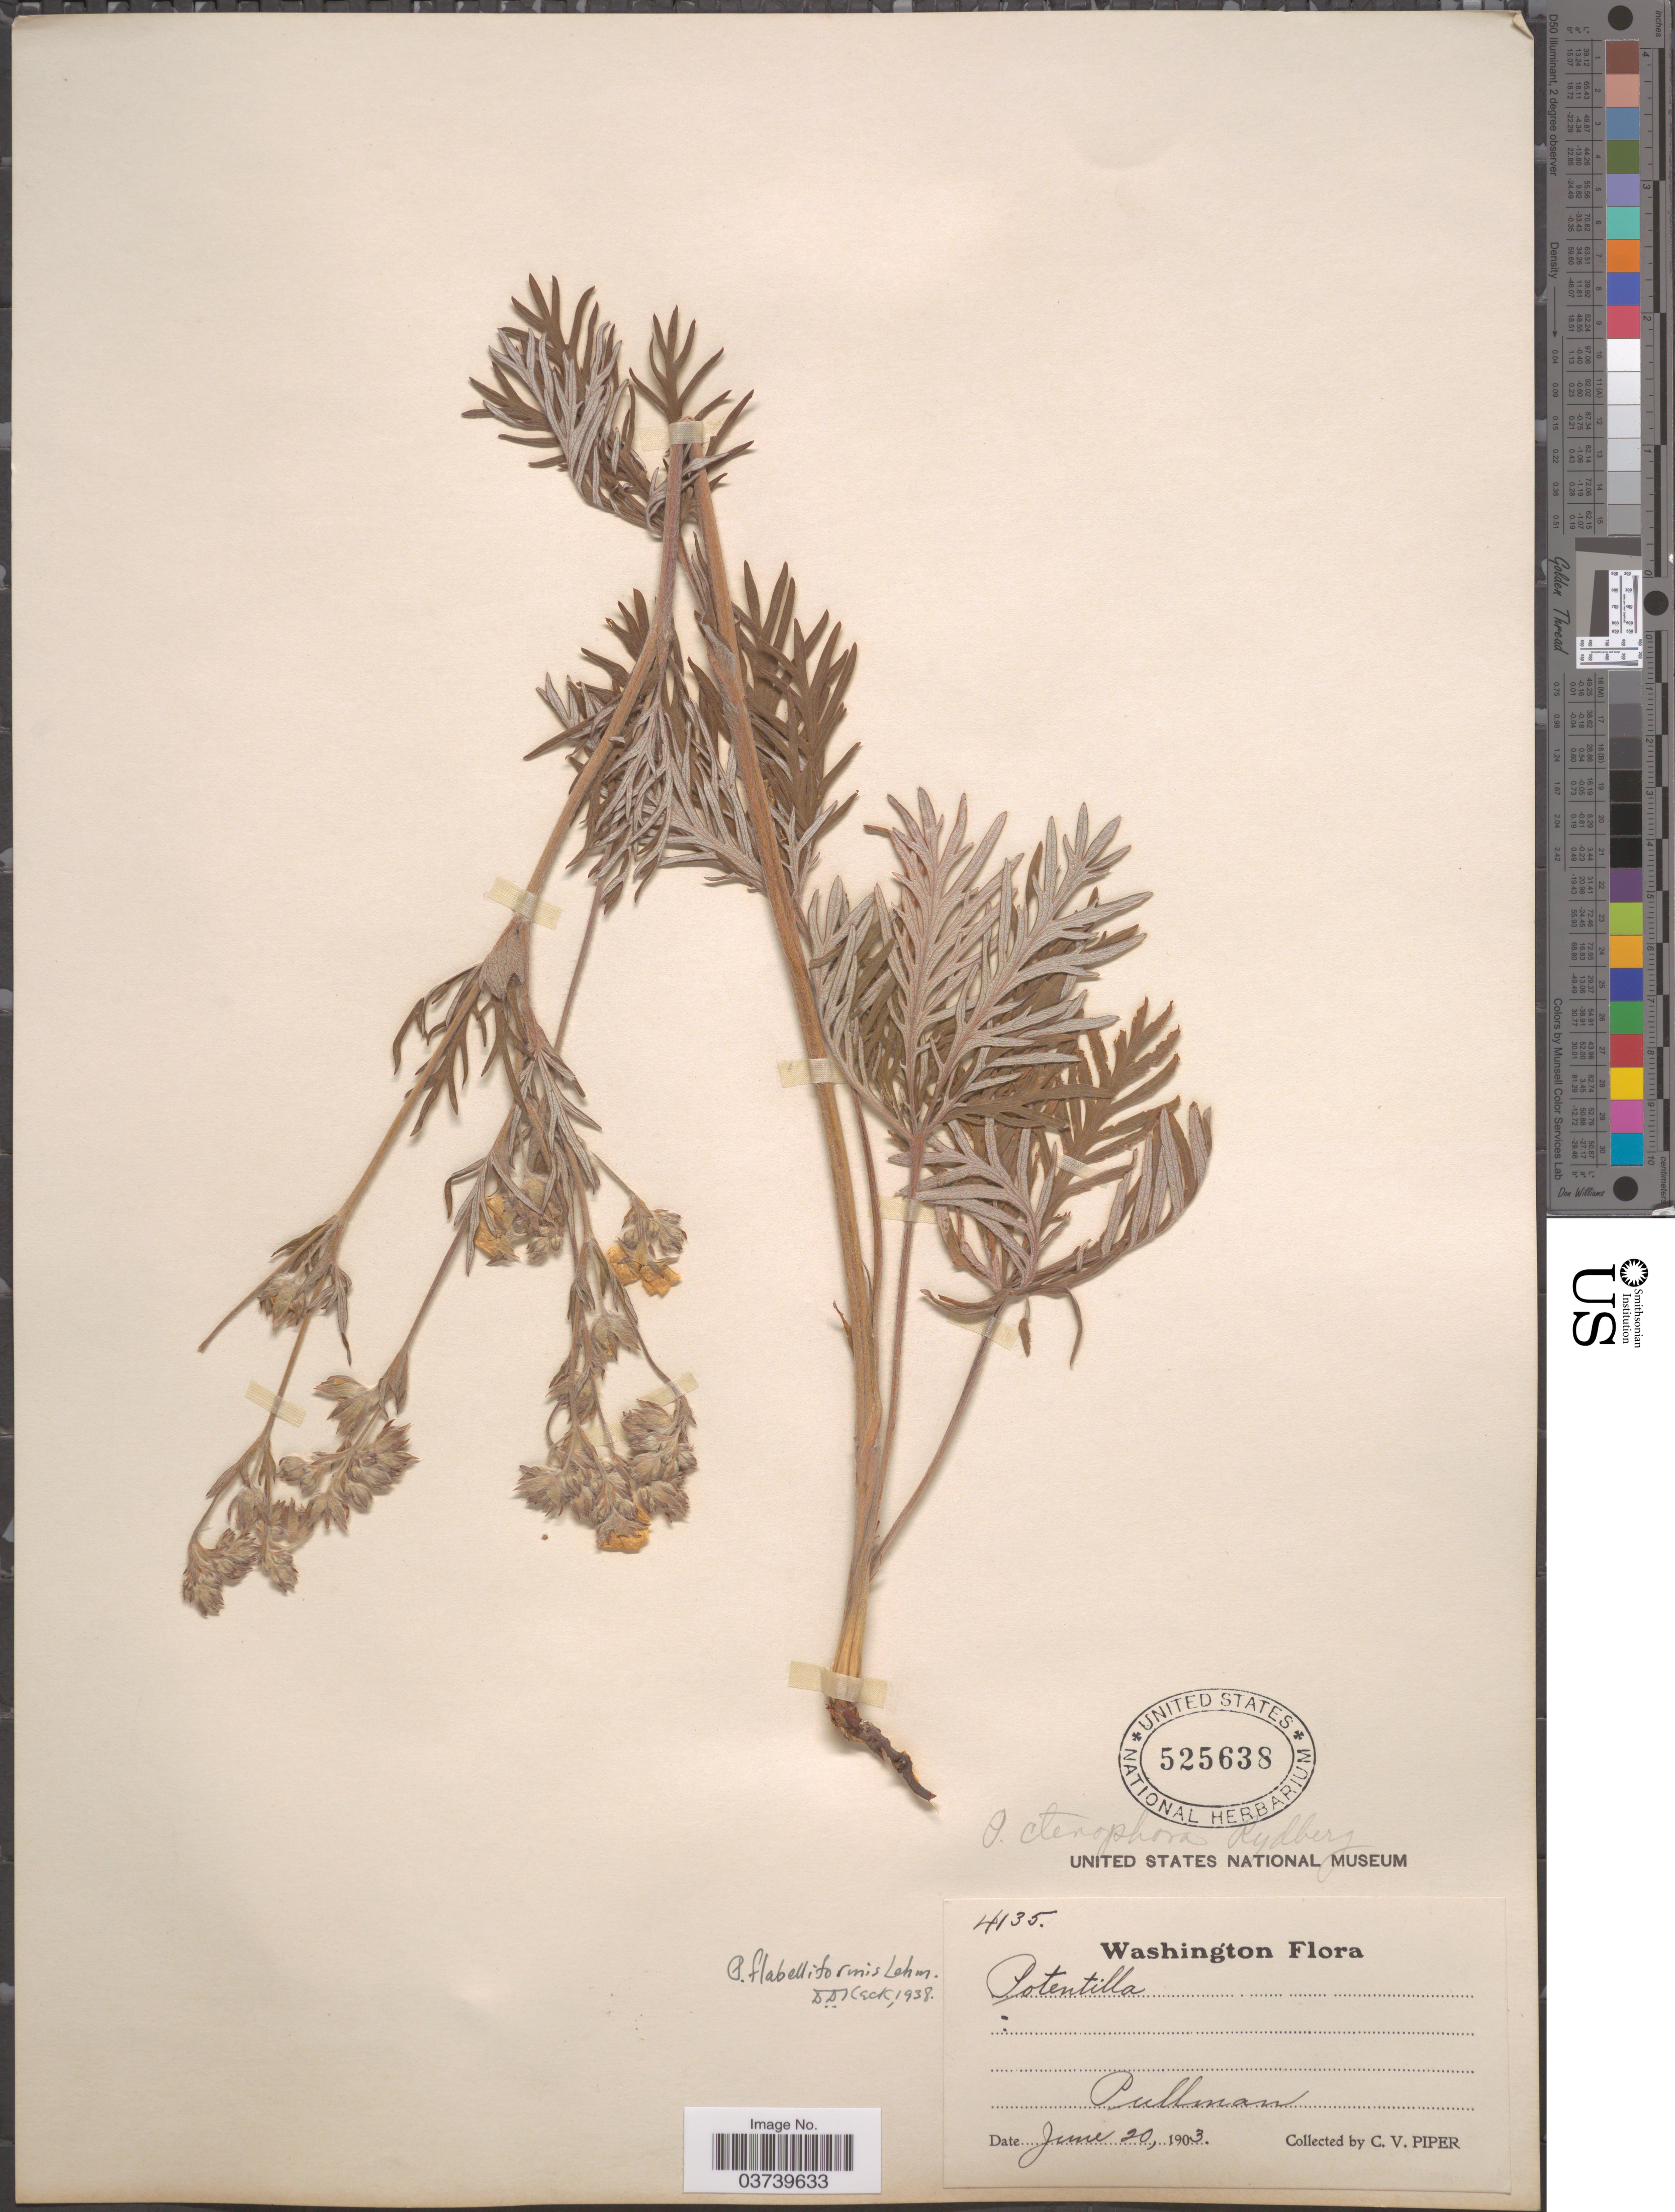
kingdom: Plantae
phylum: Tracheophyta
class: Magnoliopsida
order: Rosales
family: Rosaceae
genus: Potentilla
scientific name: Potentilla gracilis var. flabelliformis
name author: (Lehm.) Nutt.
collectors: C. V. Piper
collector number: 4135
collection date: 1903-06-20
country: United States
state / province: Washington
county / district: Whitman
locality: Pullman.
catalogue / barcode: US 525638